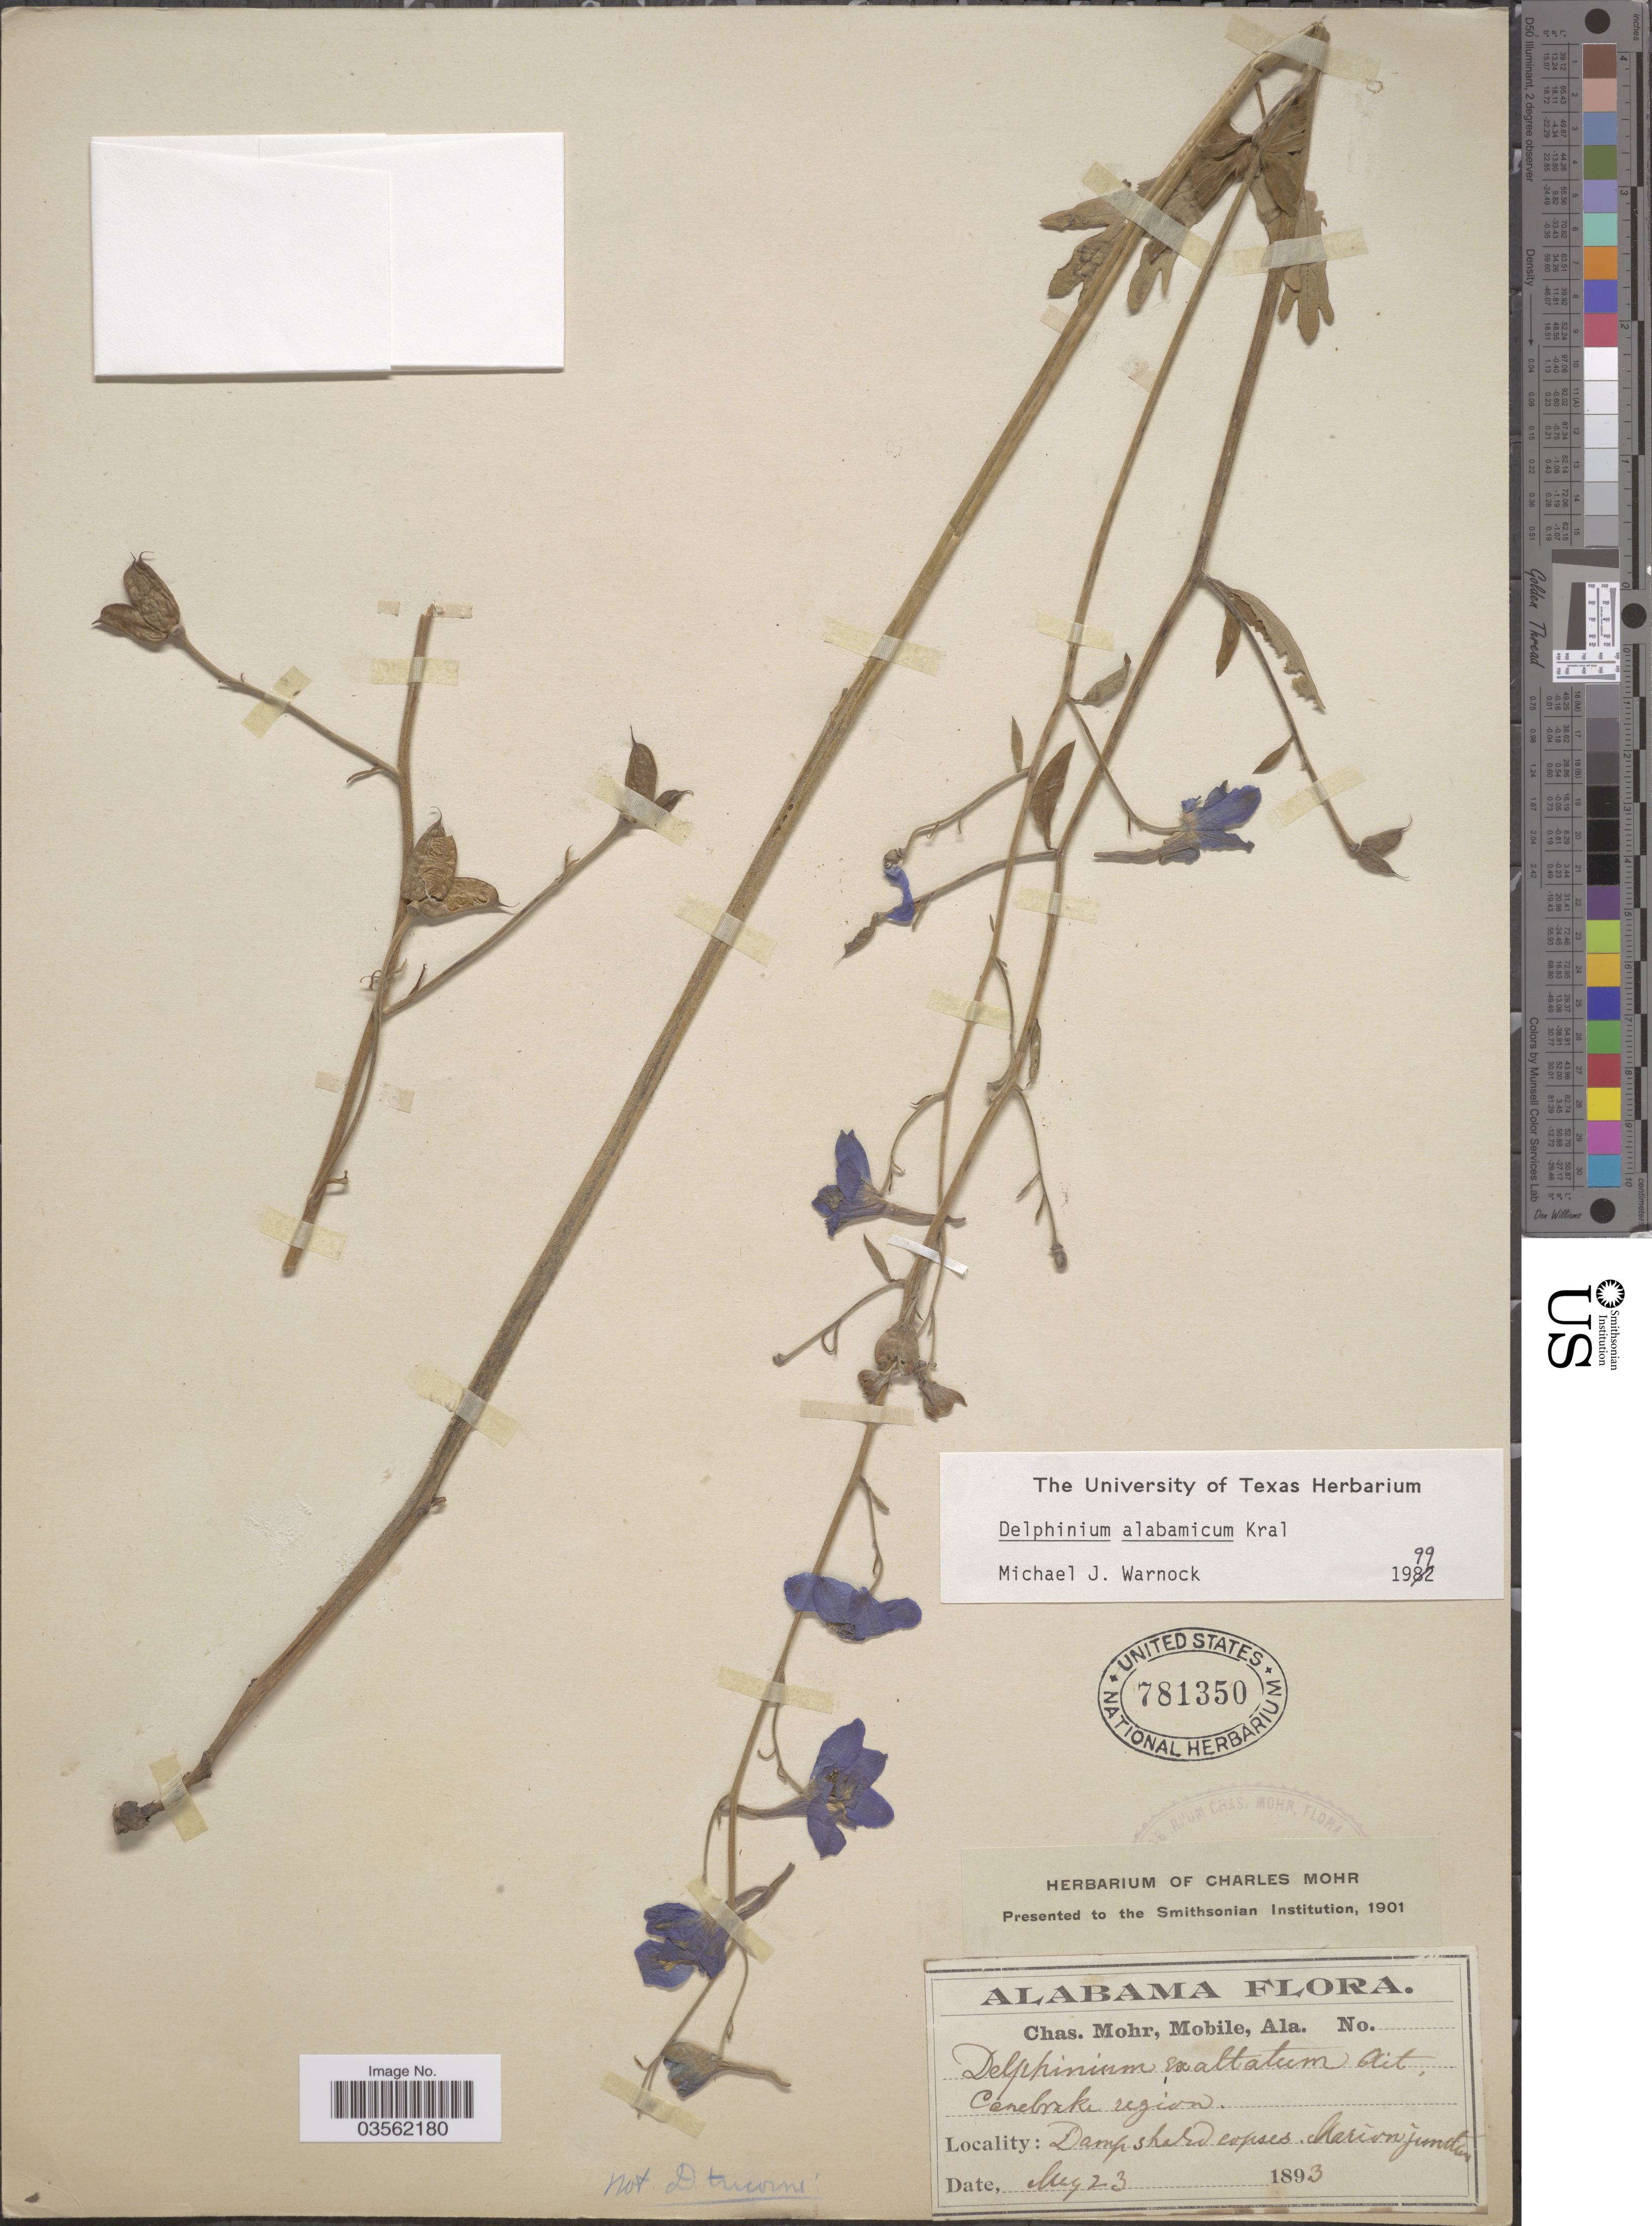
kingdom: Plantae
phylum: Tracheophyta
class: Magnoliopsida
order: Ranunculales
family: Ranunculaceae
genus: Delphinium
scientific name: Delphinium alabamicum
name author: Kral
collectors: Mohr, C. T. (herbarium)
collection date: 1893-05-23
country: United States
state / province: Alabama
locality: Canelbrake region. Damp shaded copses. Marion junctions.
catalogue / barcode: US 781350